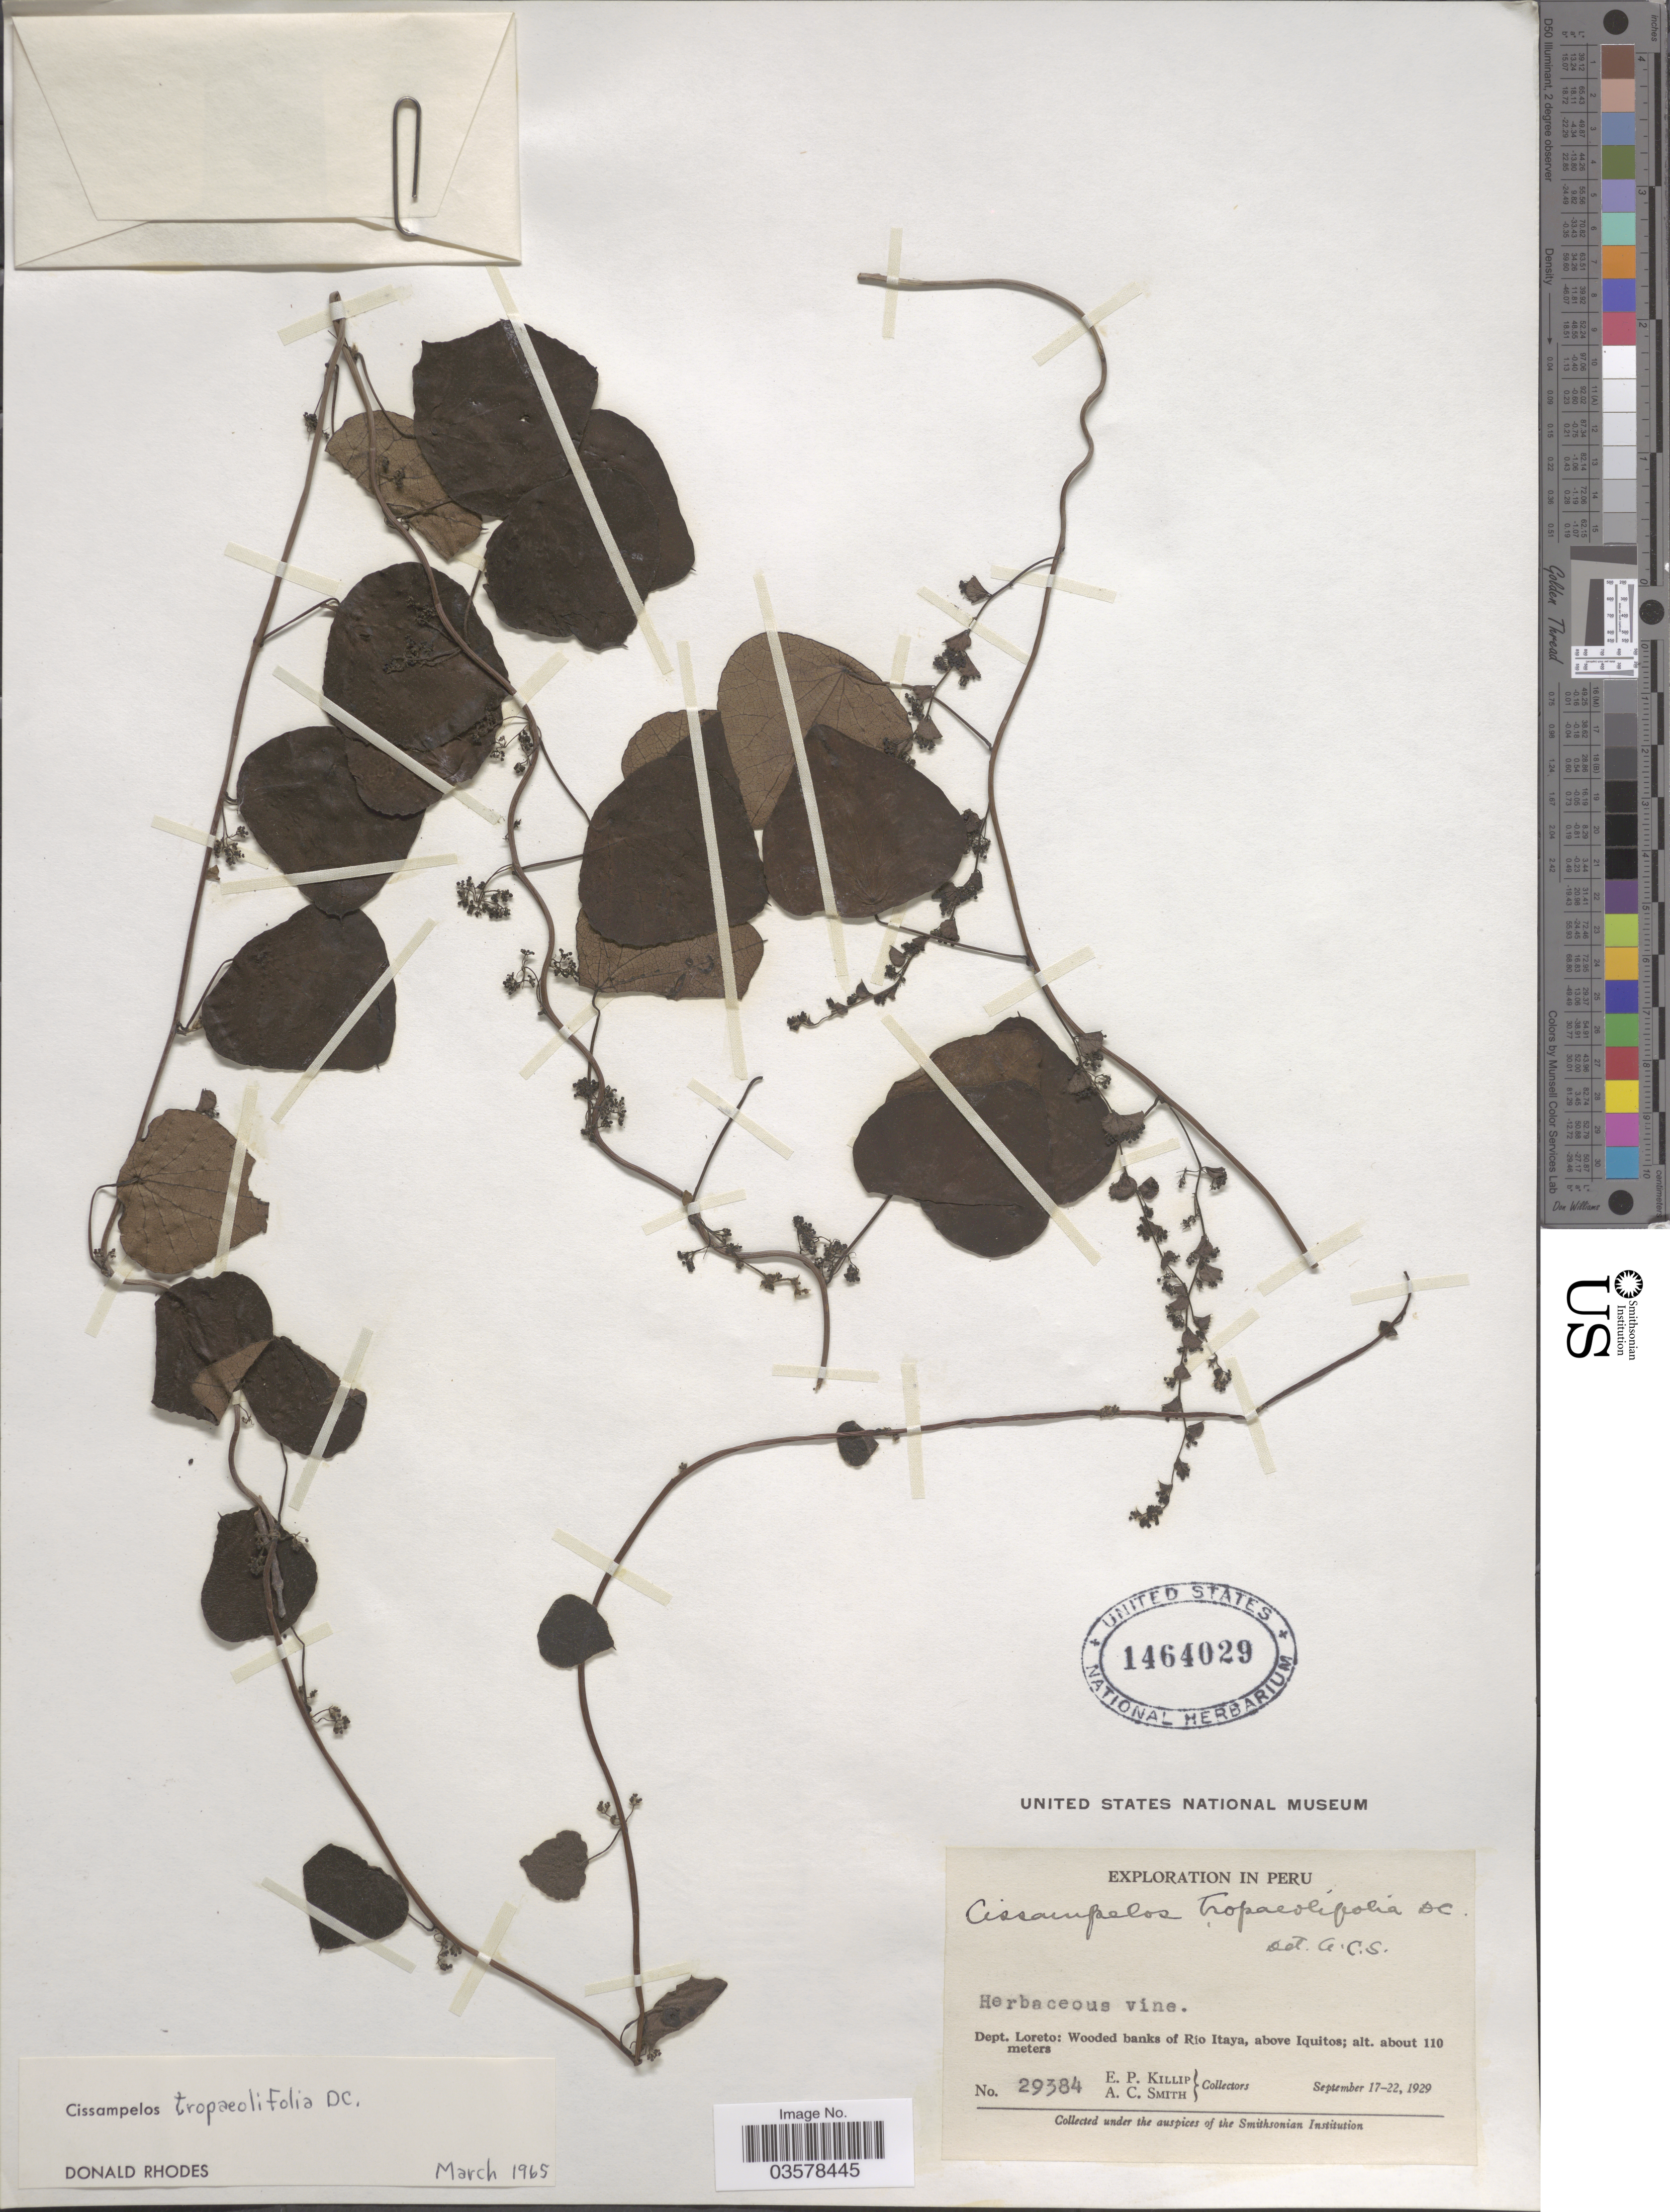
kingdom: Plantae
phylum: Tracheophyta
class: Magnoliopsida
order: Ranunculales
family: Menispermaceae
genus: Cissampelos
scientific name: Cissampelos tropaeolifolia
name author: DC.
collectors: E. P. Killip & A. C. Smith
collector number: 29384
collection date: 1929-09-17/1929-09-22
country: Peru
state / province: Loreto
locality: Dept. Loreto: Wooded banks of Rio Itaya, above Iquitos.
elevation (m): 110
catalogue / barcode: US 1464029